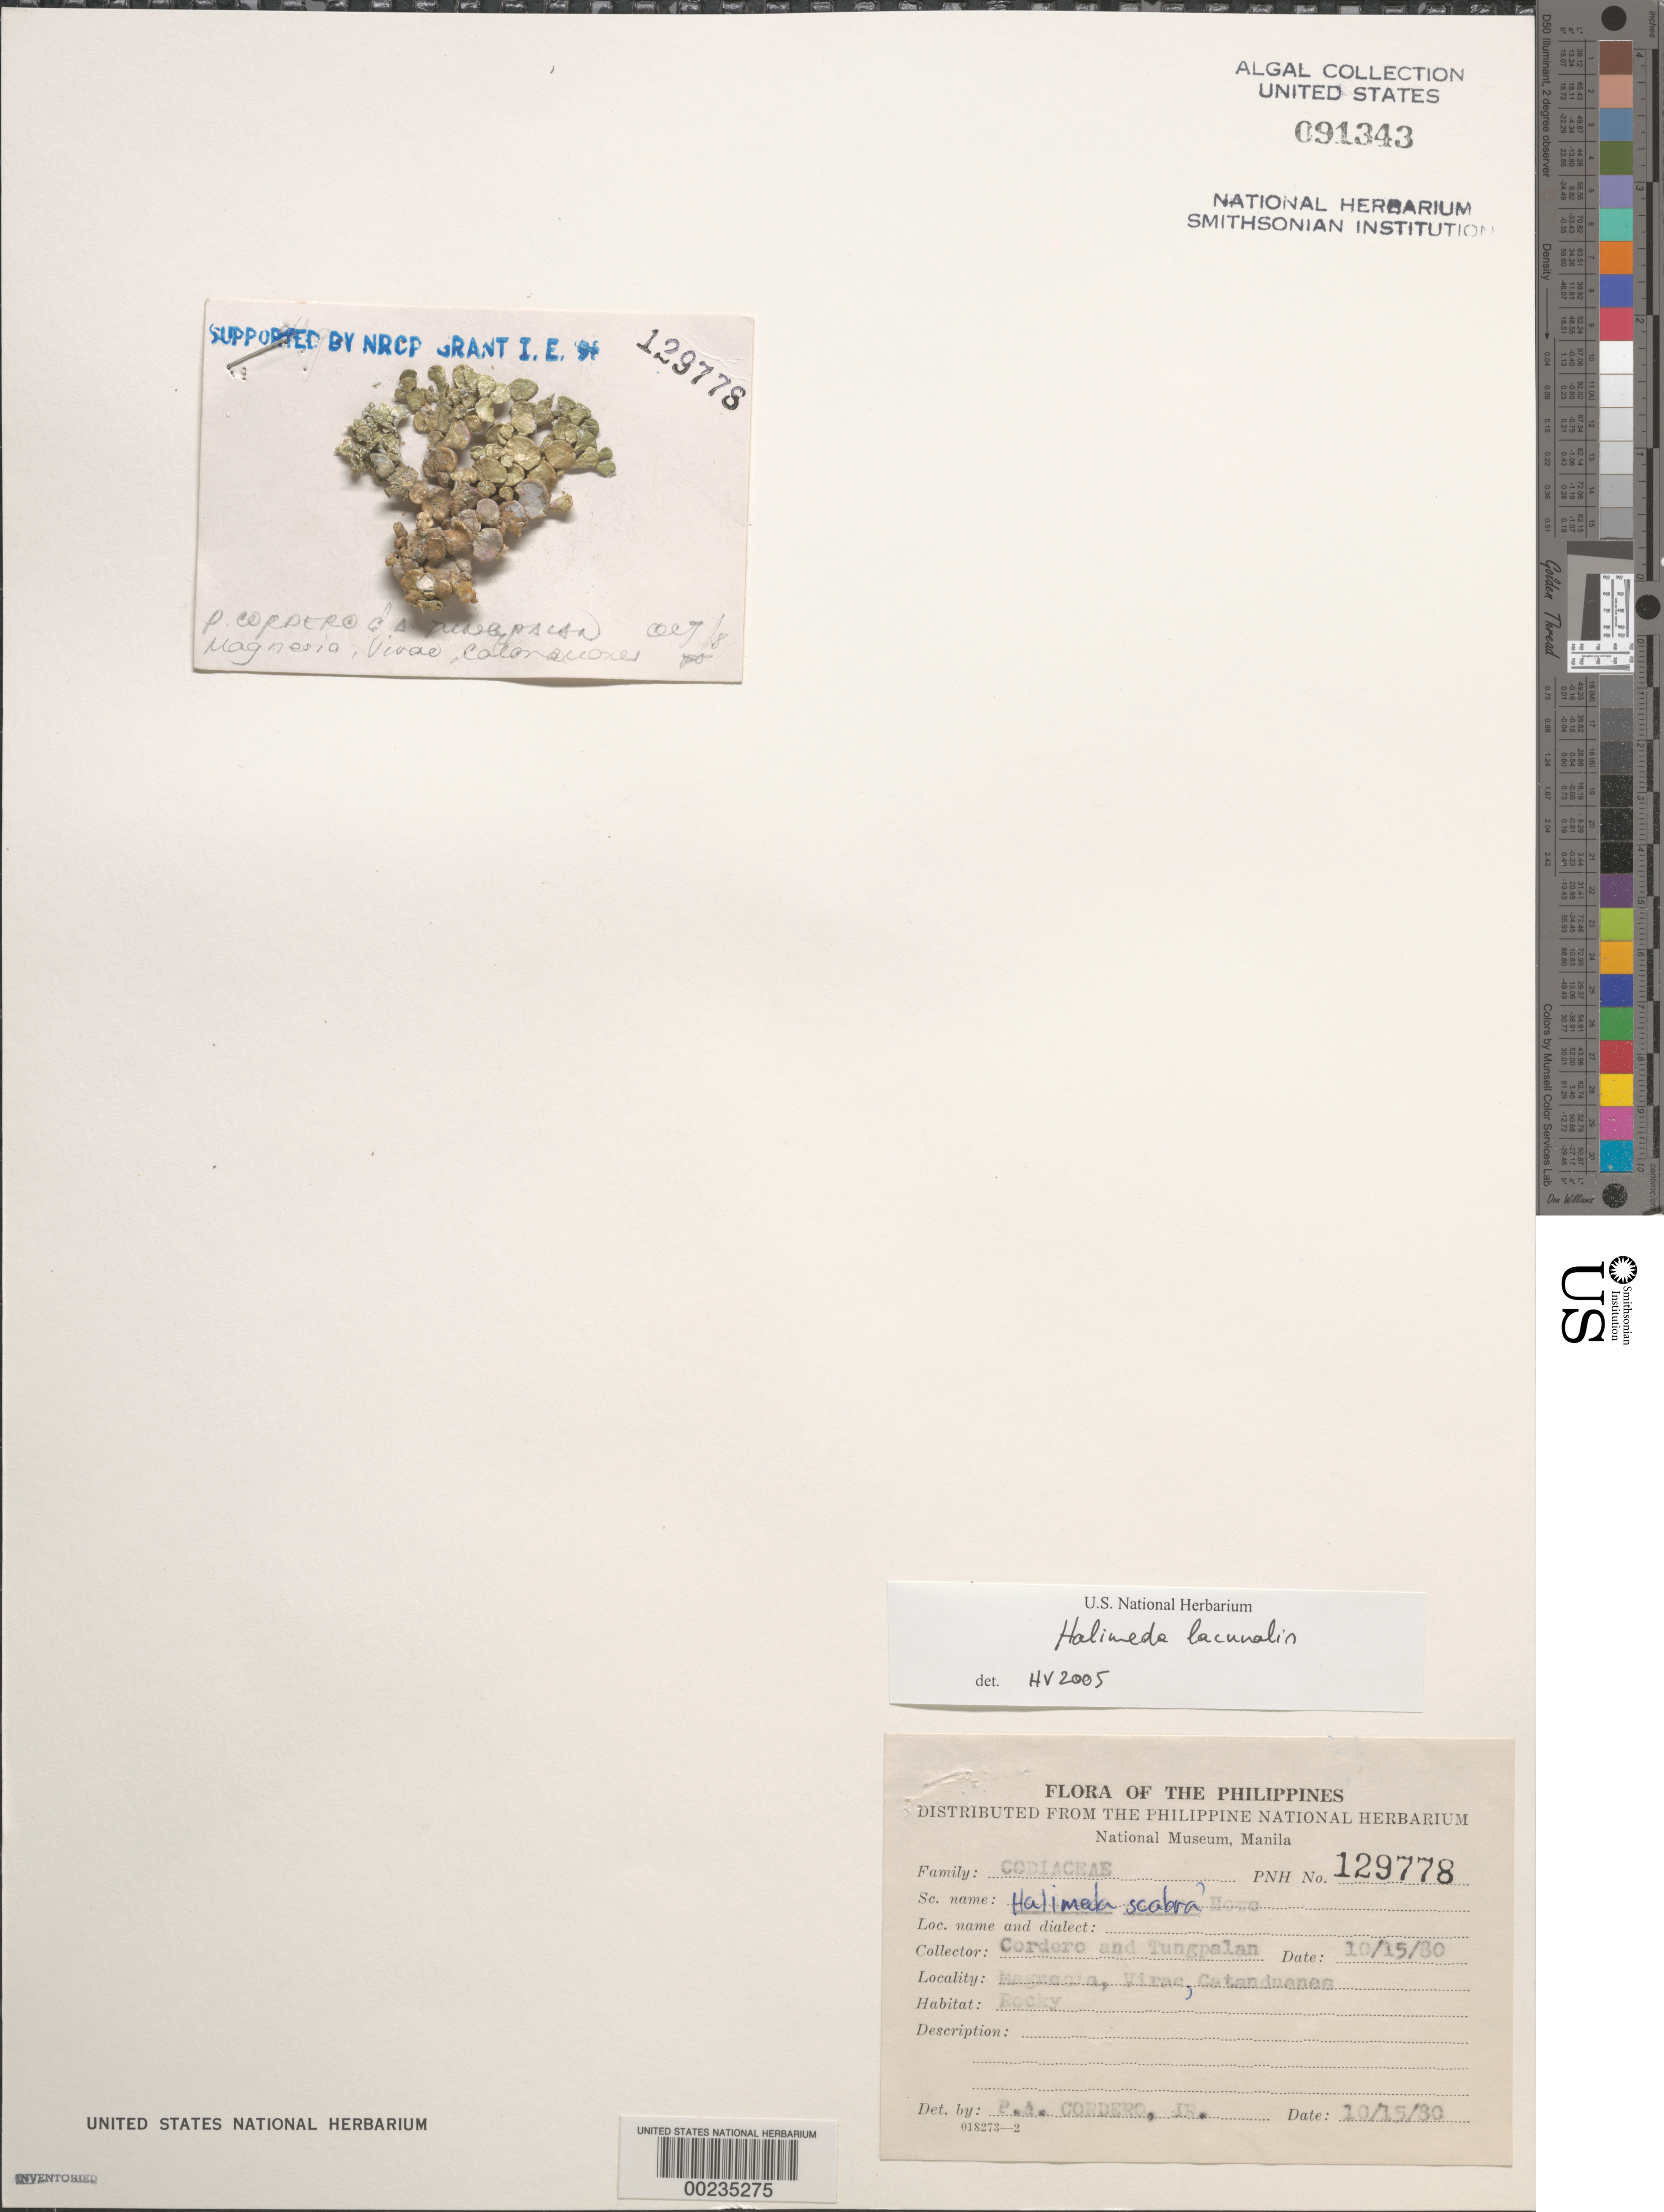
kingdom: Plantae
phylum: Chlorophyta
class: Ulvophyceae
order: Bryopsidales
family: Halimedaceae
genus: Halimeda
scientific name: Halimeda lacunalis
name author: W.R. Taylor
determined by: Verbruggen, H.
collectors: P. A. Cordero & A. Tungpalan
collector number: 129778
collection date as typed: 15 Oct 1980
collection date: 1980-10-15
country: Philippines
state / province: Bicol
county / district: Catanduanes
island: Catanduanes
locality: Magnesia, Virac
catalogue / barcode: US 91343